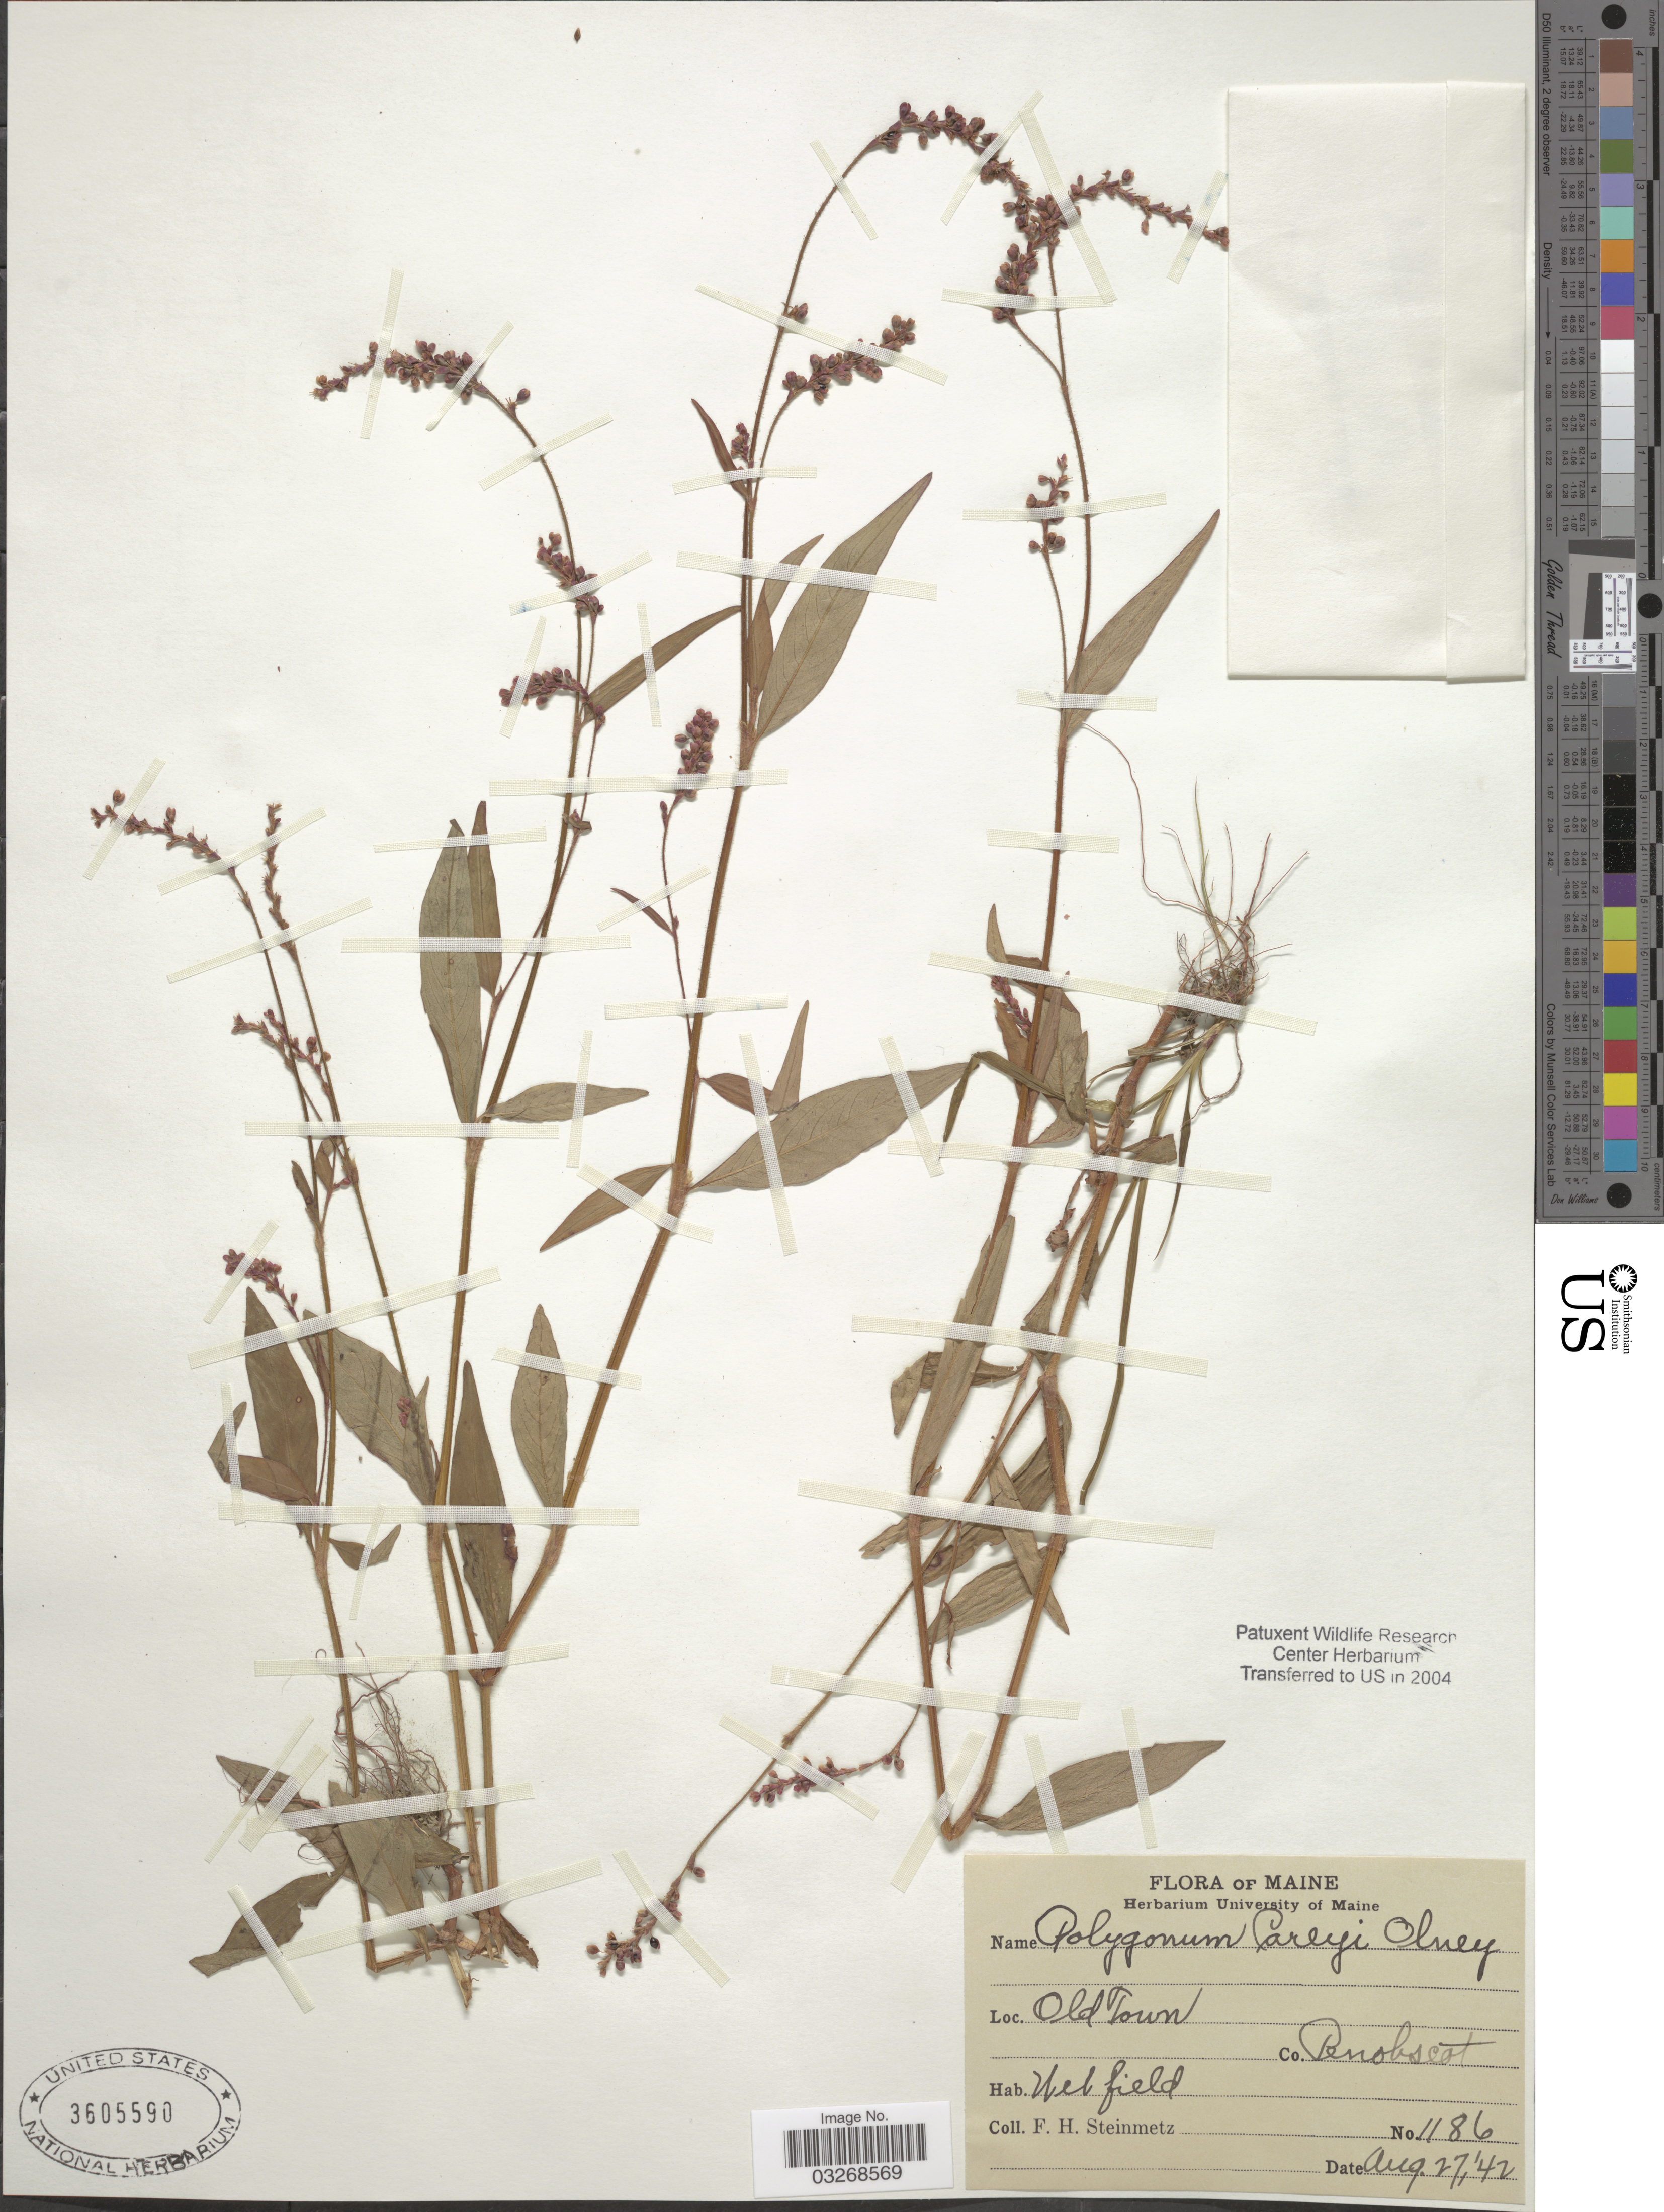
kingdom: Plantae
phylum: Tracheophyta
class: Magnoliopsida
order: Caryophyllales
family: Polygonaceae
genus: Persicaria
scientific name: Persicaria careyi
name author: (Olney) Greene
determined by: Atha, D. E.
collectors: F. H. Steinmetz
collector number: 1186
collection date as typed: Transcribed d/m/y: 27/8/42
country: United States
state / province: Maine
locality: Old Town. Co. Penobscot.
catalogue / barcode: US 3605590